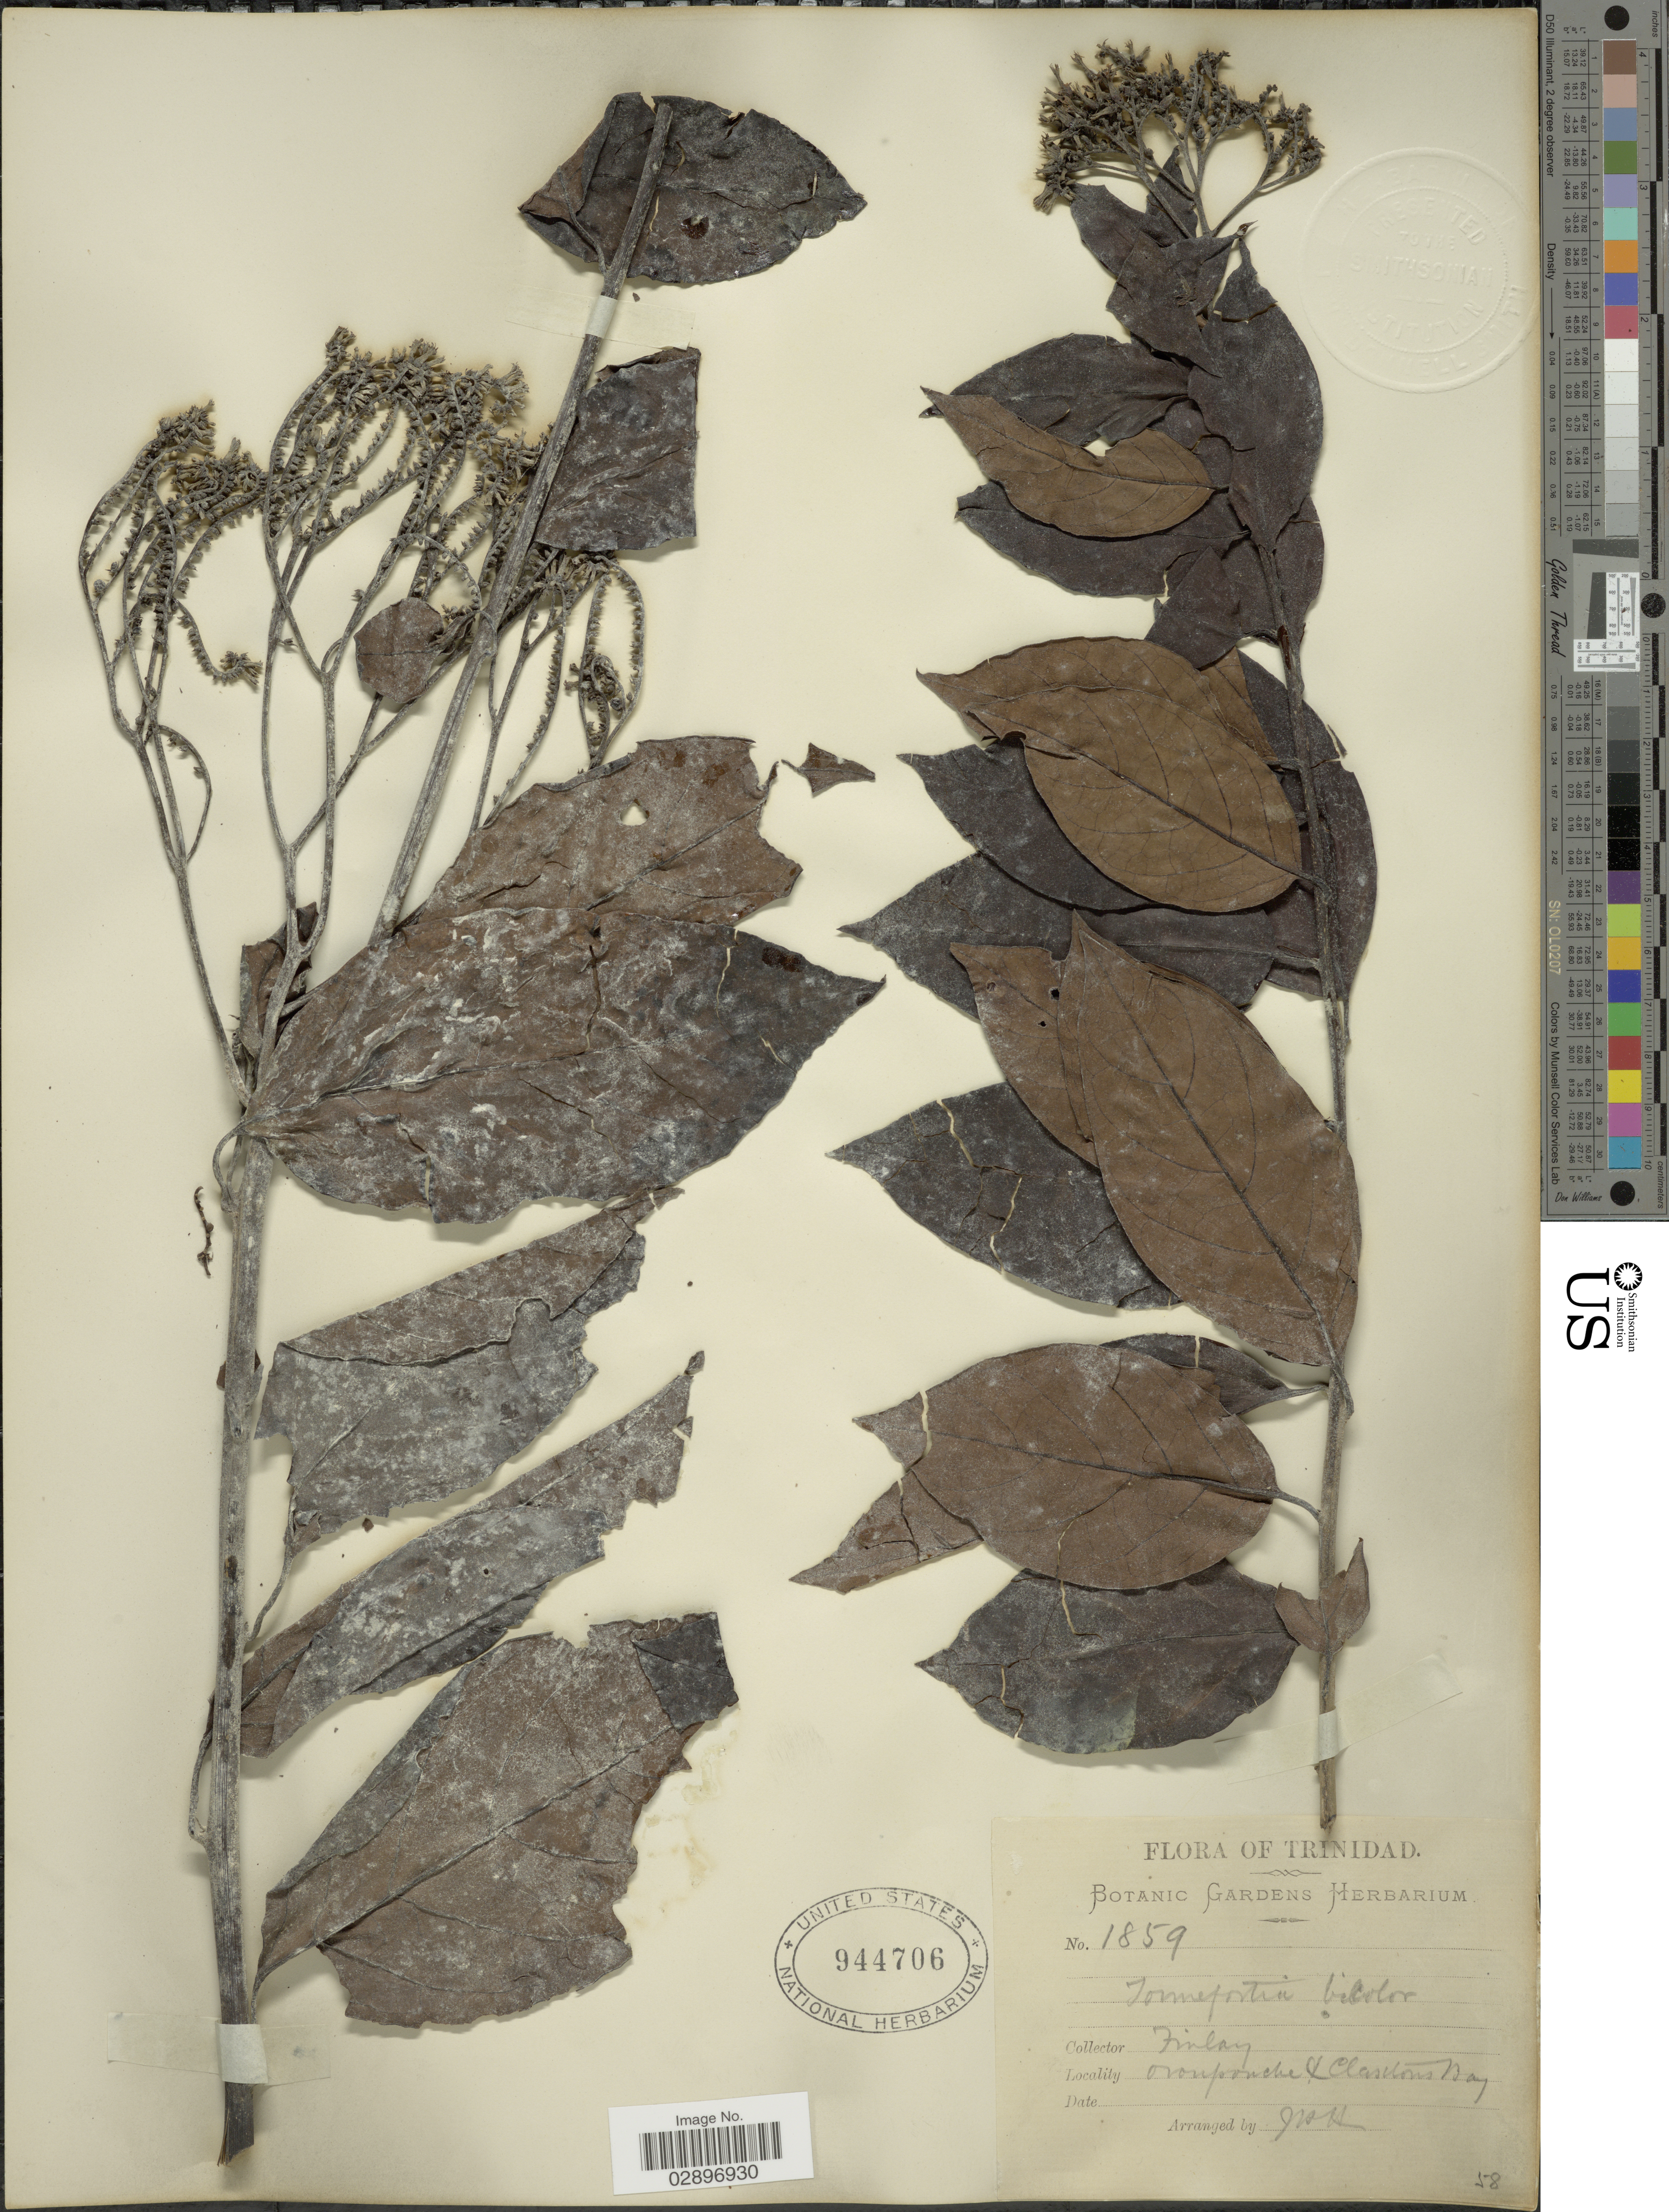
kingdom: Plantae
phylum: Tracheophyta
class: Magnoliopsida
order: Boraginales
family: Heliotropiaceae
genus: Tournefortia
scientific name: Tournefortia bicolor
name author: Sw.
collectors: J. Ball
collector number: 1859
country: Trinidad and Tobago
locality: Trinidad. Oronponche & Claxtons Bay.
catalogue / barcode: US 944706